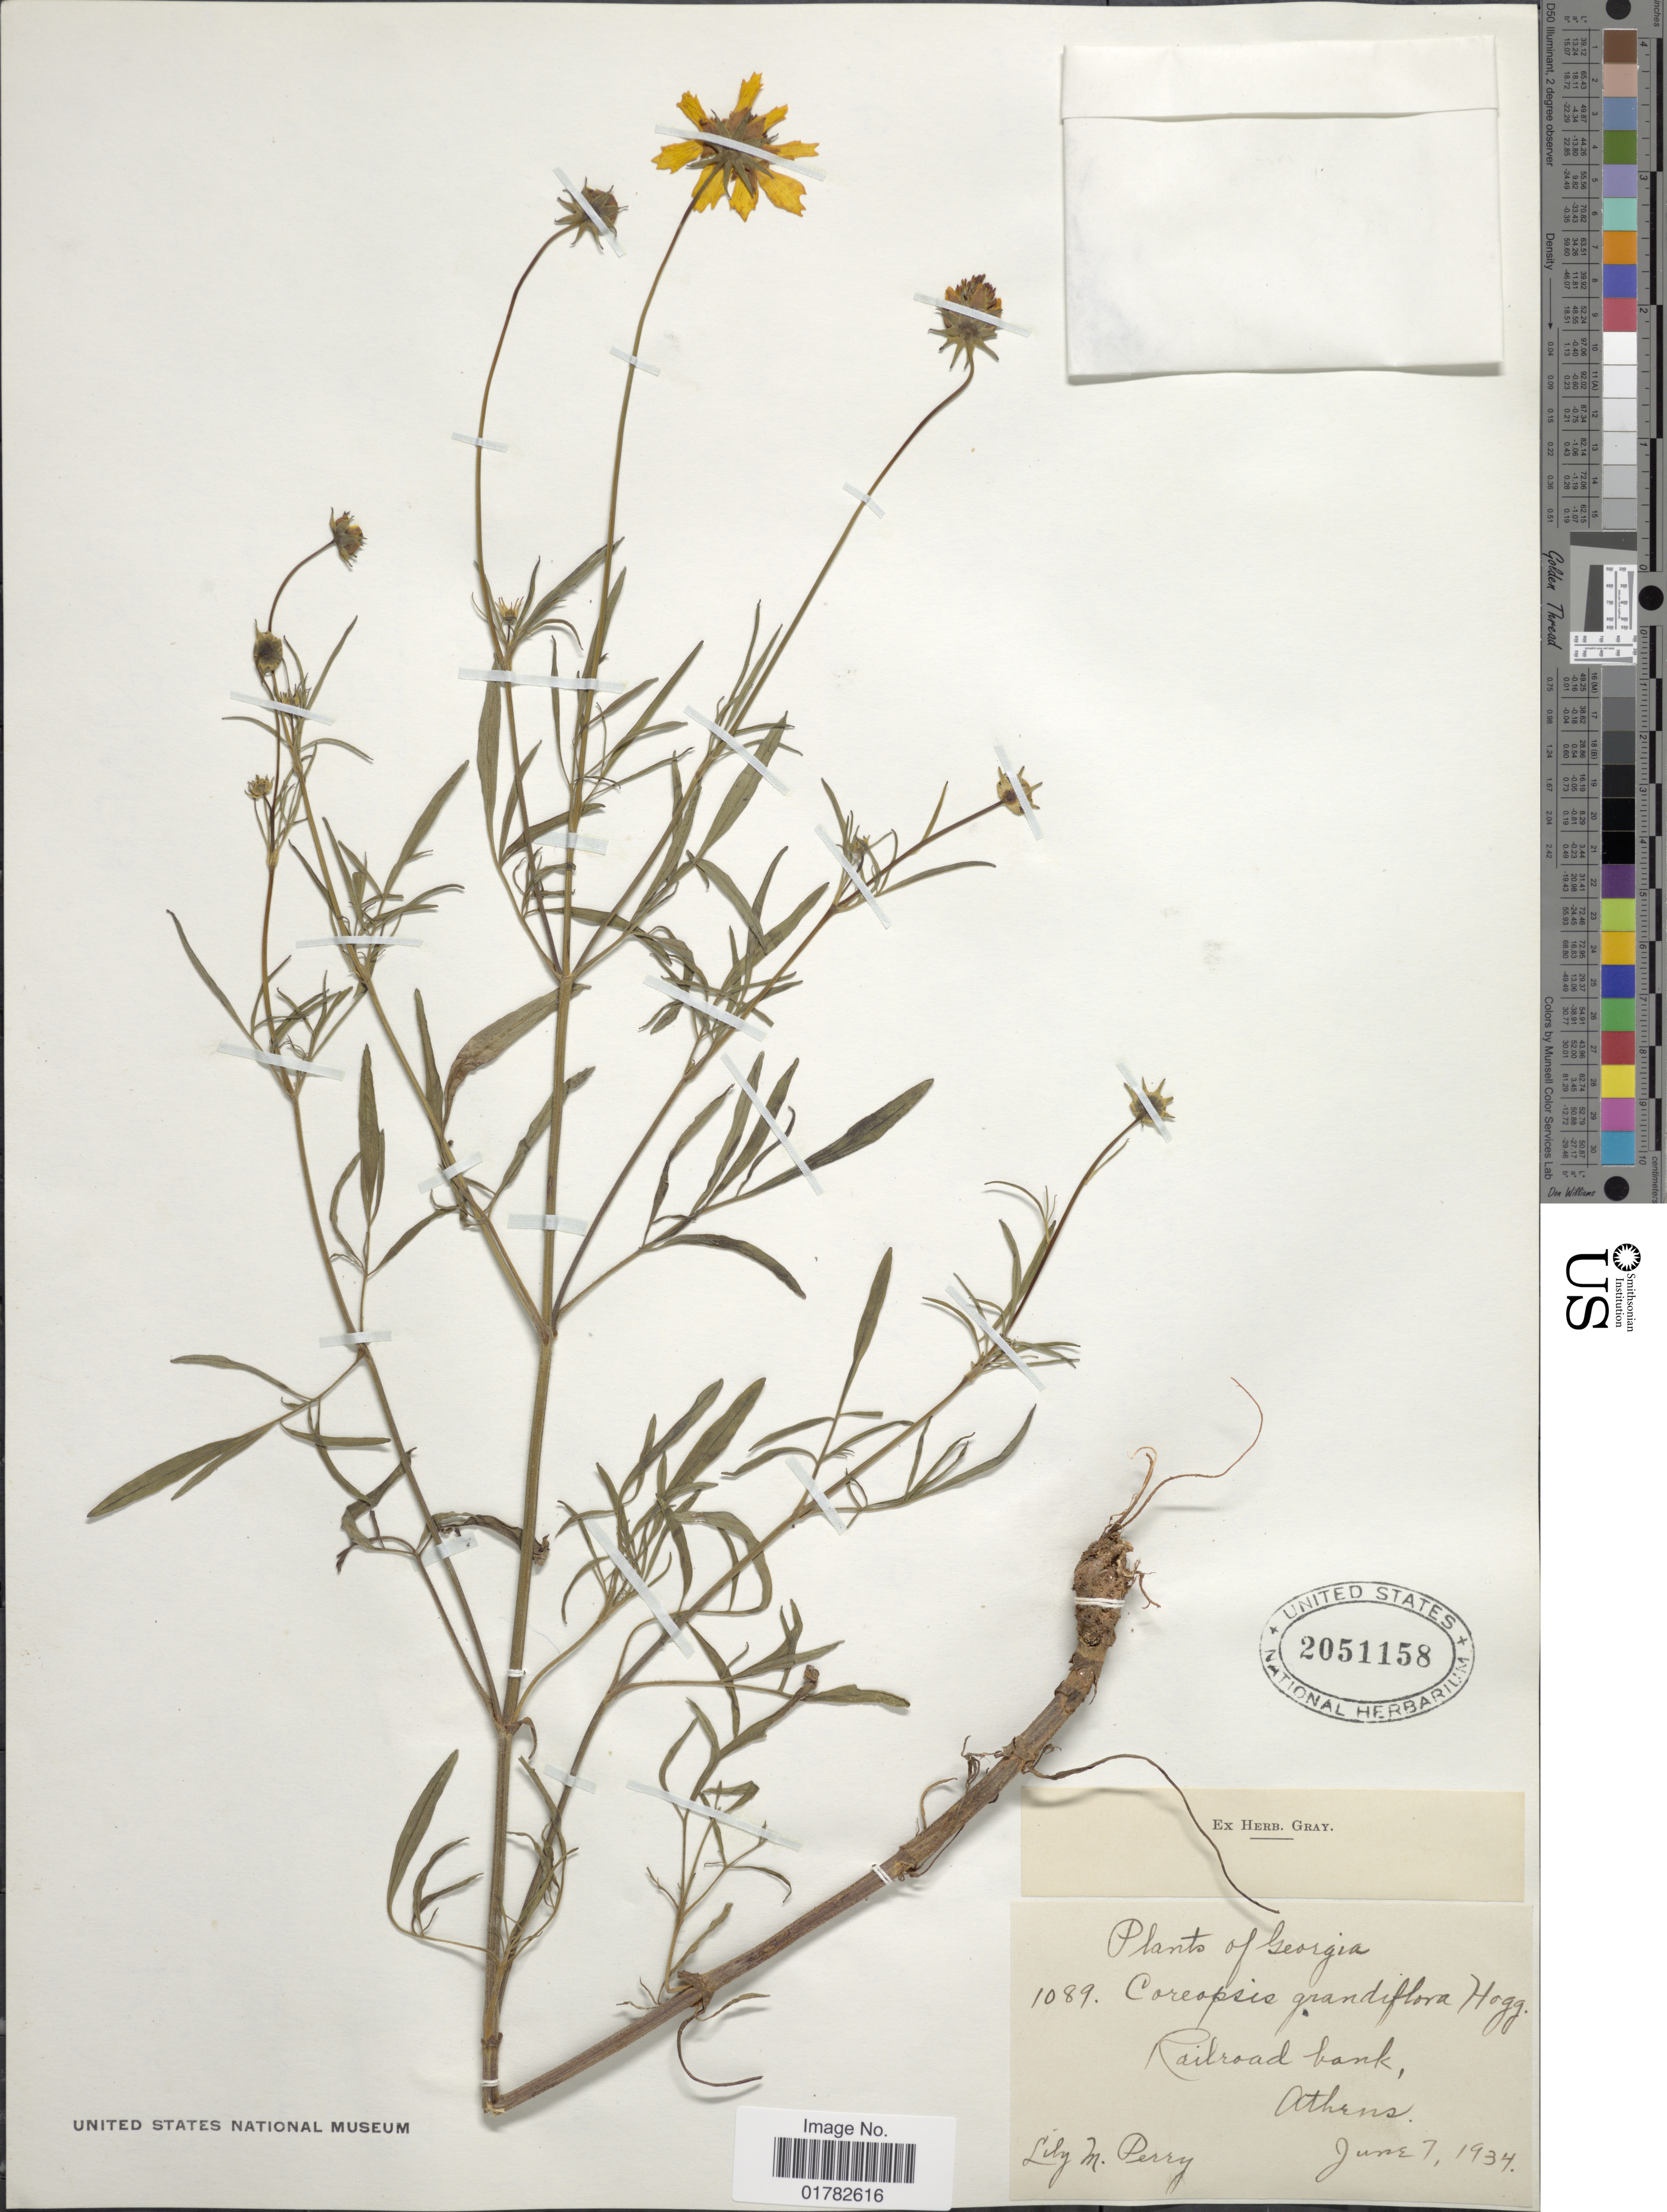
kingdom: Plantae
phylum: Tracheophyta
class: Magnoliopsida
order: Asterales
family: Asteraceae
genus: Coreopsis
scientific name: Coreopsis grandiflora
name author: Nutt.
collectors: L. M. Perry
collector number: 1089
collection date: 1934-06-07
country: United States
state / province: Georgia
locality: Railroad bank, Athens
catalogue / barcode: US 2051158